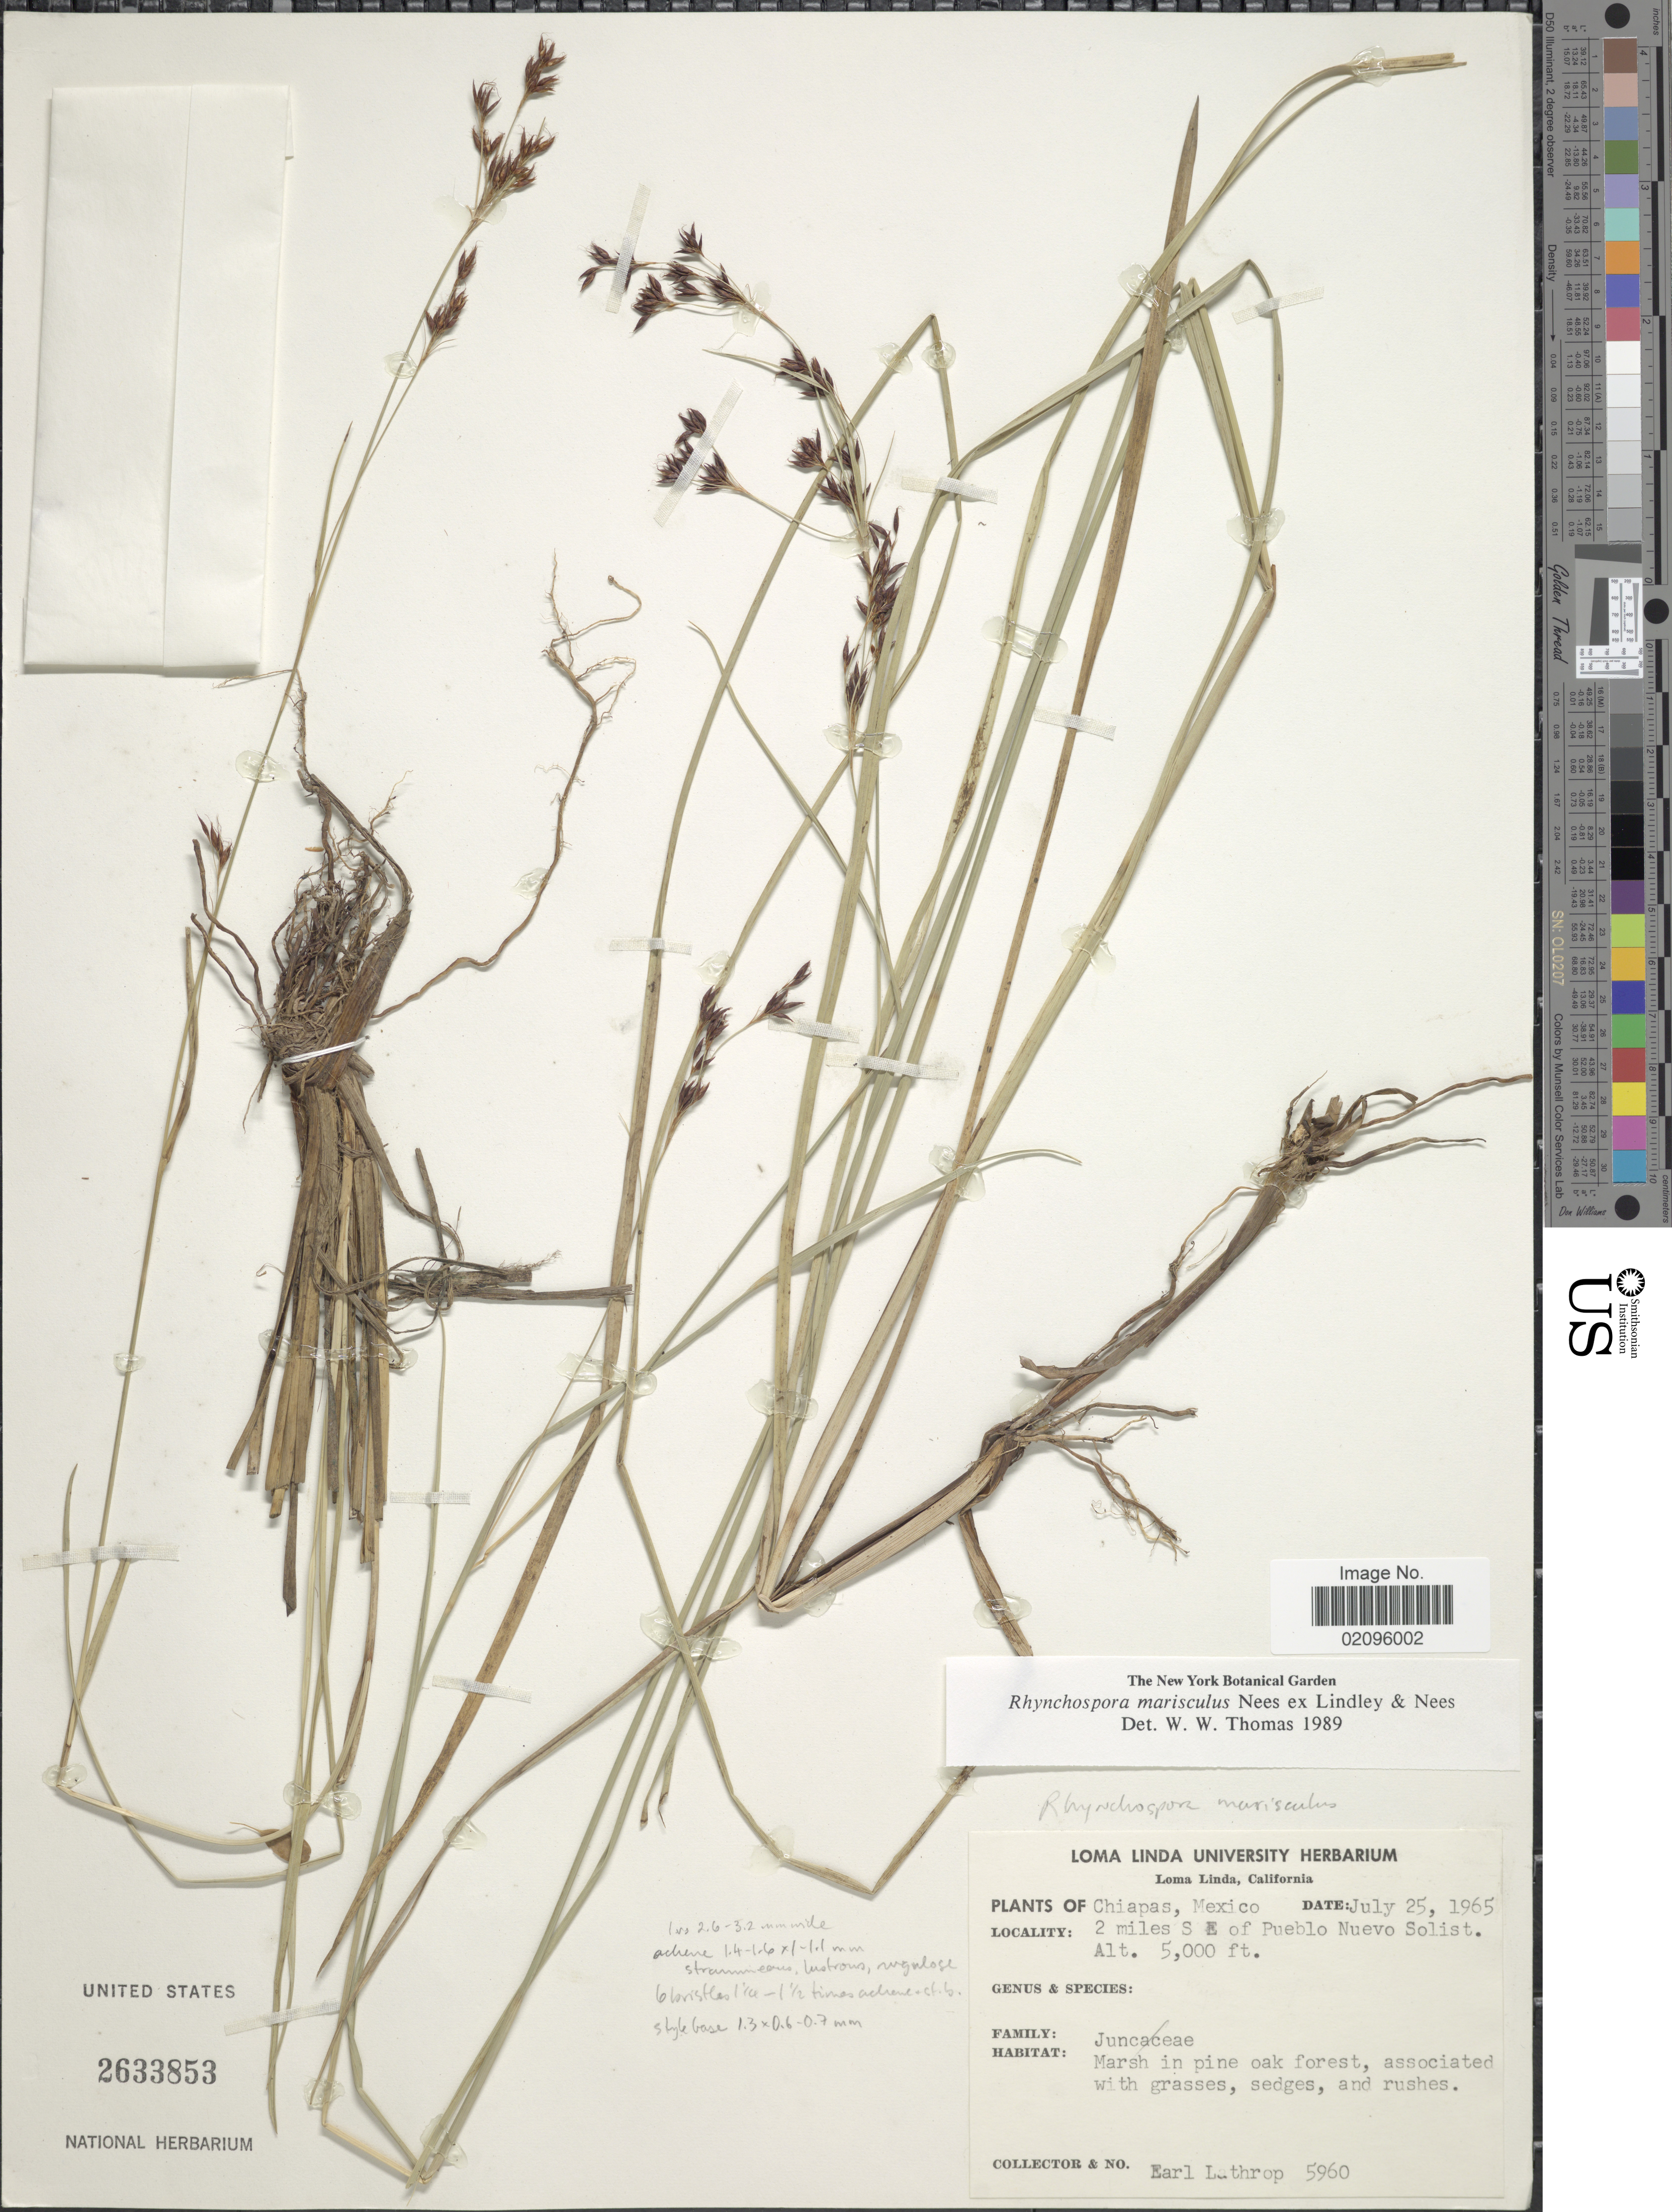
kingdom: Plantae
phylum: Tracheophyta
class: Liliopsida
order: Poales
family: Cyperaceae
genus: Rhynchospora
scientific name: Rhynchospora marisculus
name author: Lindl. & Nees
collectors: E. W. Lathrop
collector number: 5960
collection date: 1965-07-25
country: Mexico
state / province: Chiapas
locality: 2 miles S E of Pueblo Nuevo Solist.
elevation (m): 1524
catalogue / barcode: US 2633853